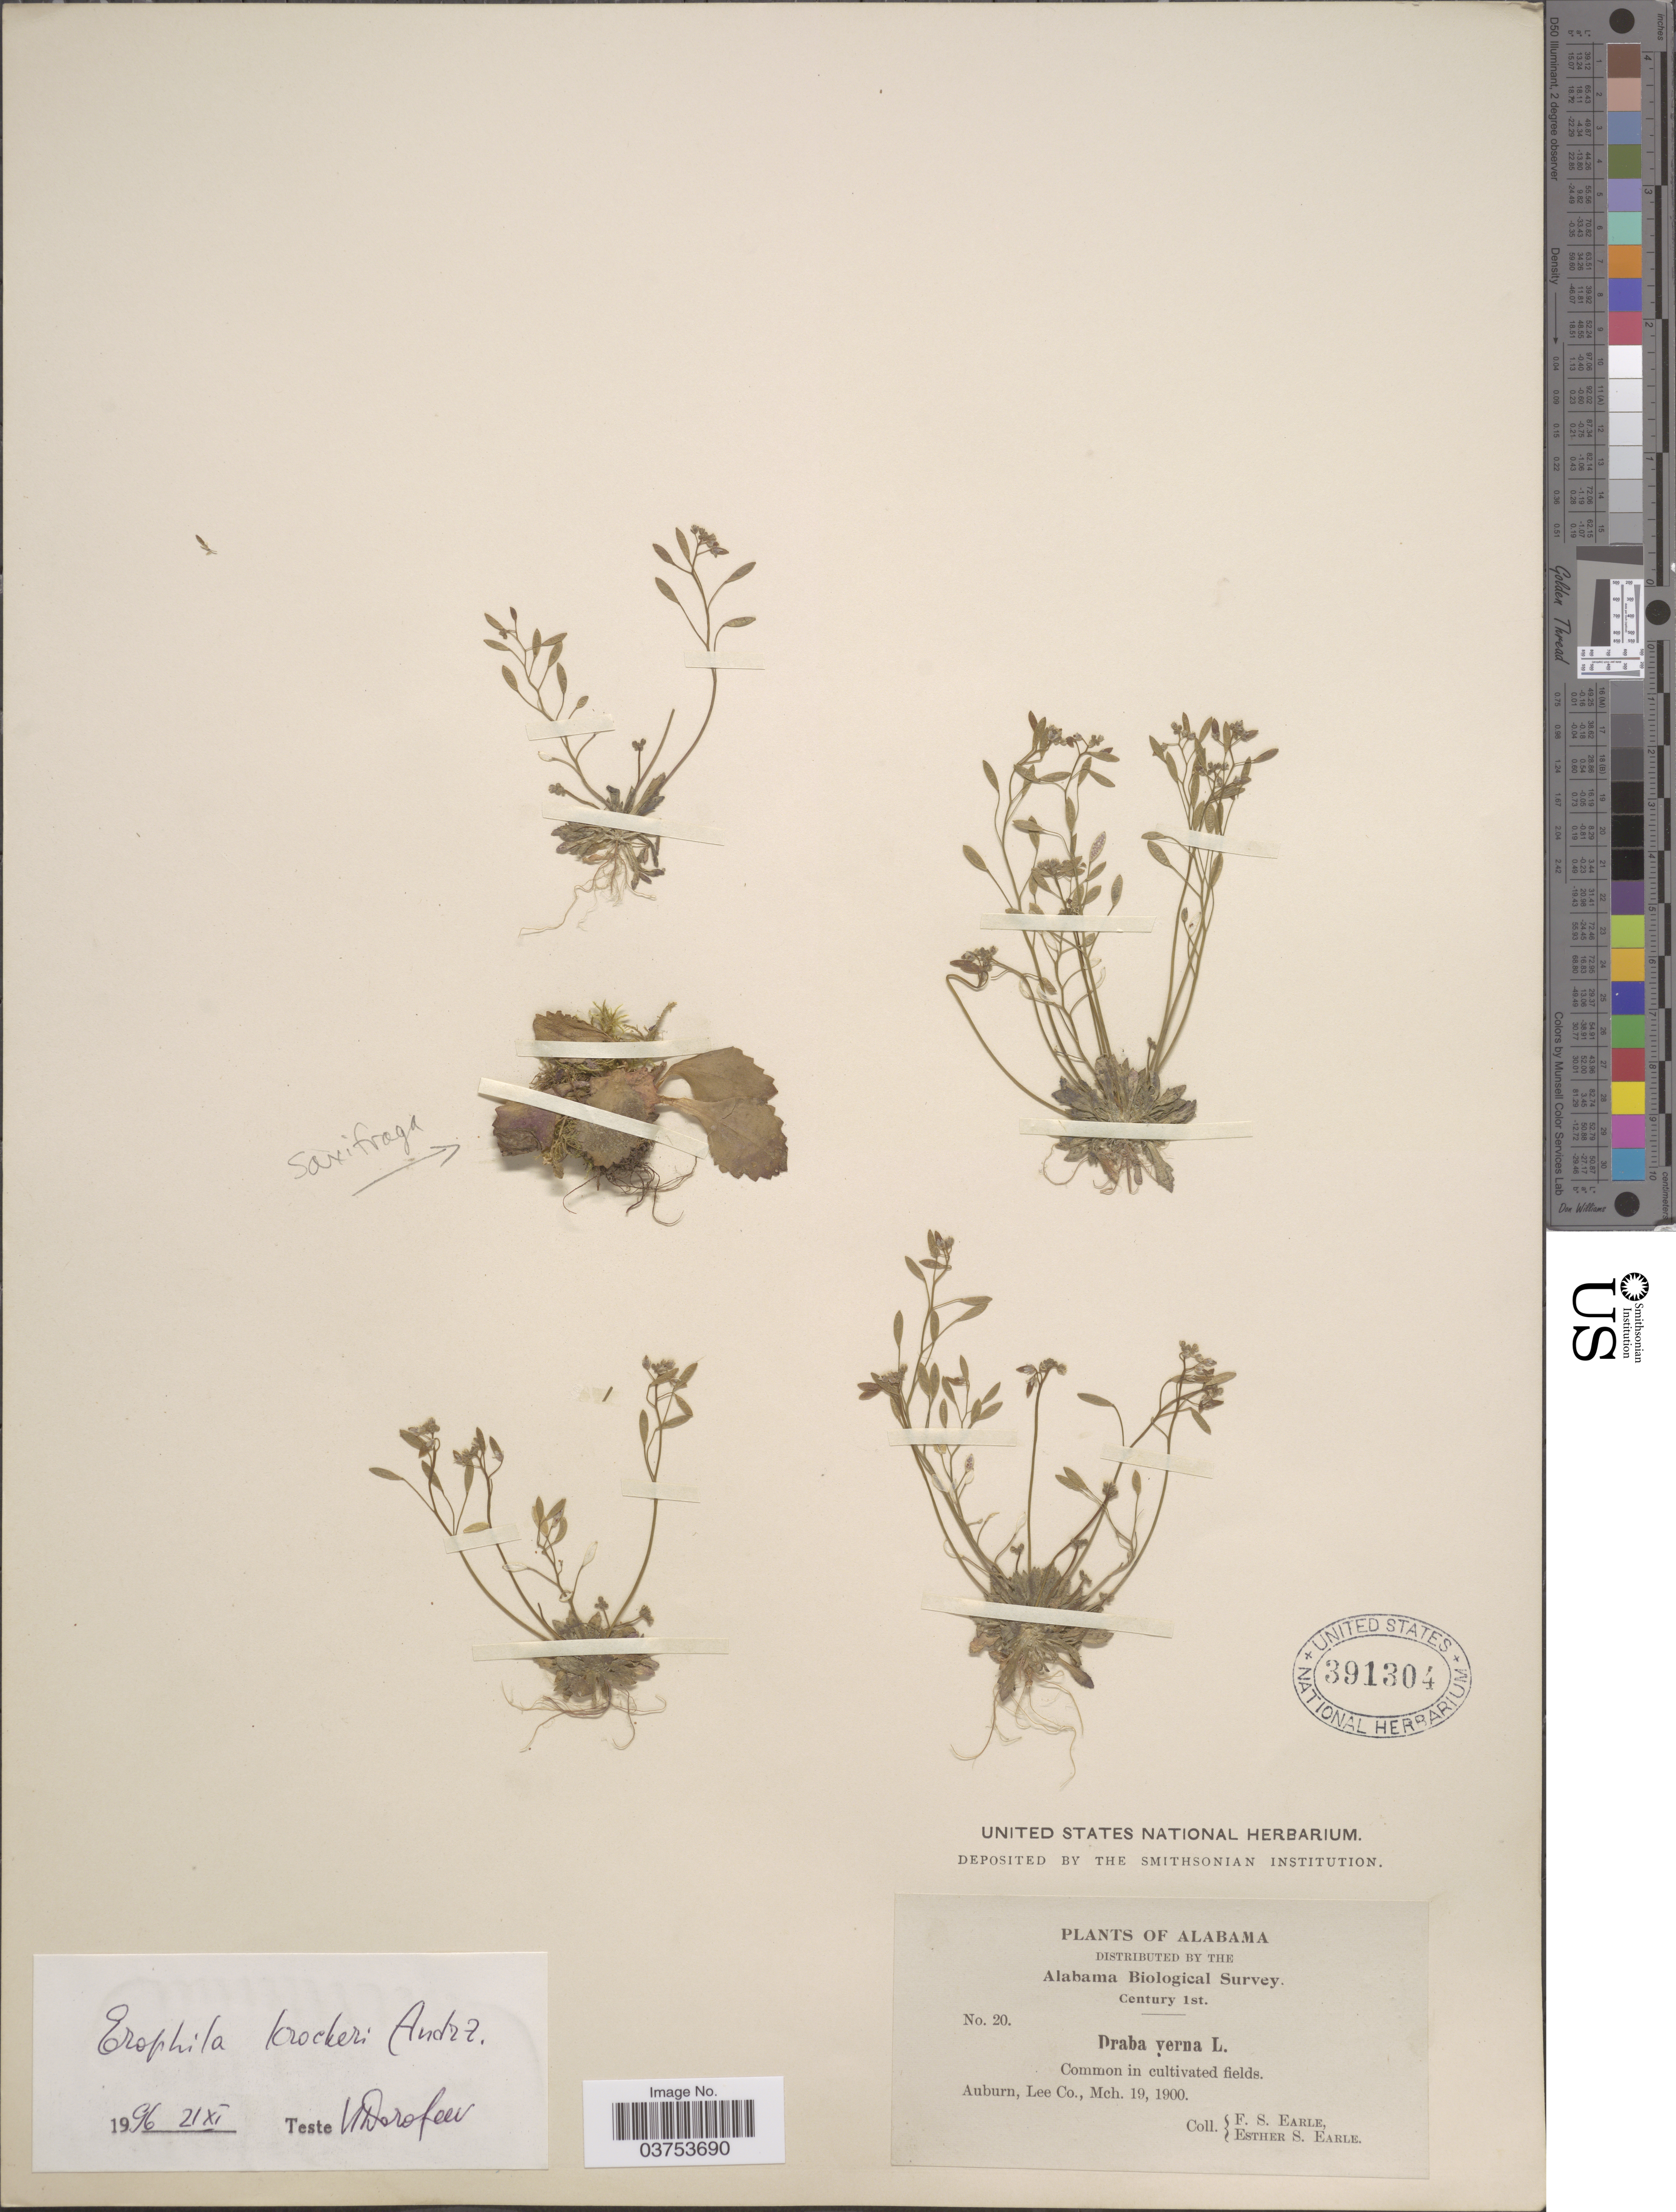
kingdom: Plantae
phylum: Tracheophyta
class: Magnoliopsida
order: Brassicales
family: Brassicaceae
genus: Erophila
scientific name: Erophila verna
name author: (L.) DC.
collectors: F. S. Earle & E. S. Earle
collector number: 20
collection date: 1900-03-19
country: United States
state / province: Alabama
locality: Auburn, Lee Co.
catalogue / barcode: US 391304